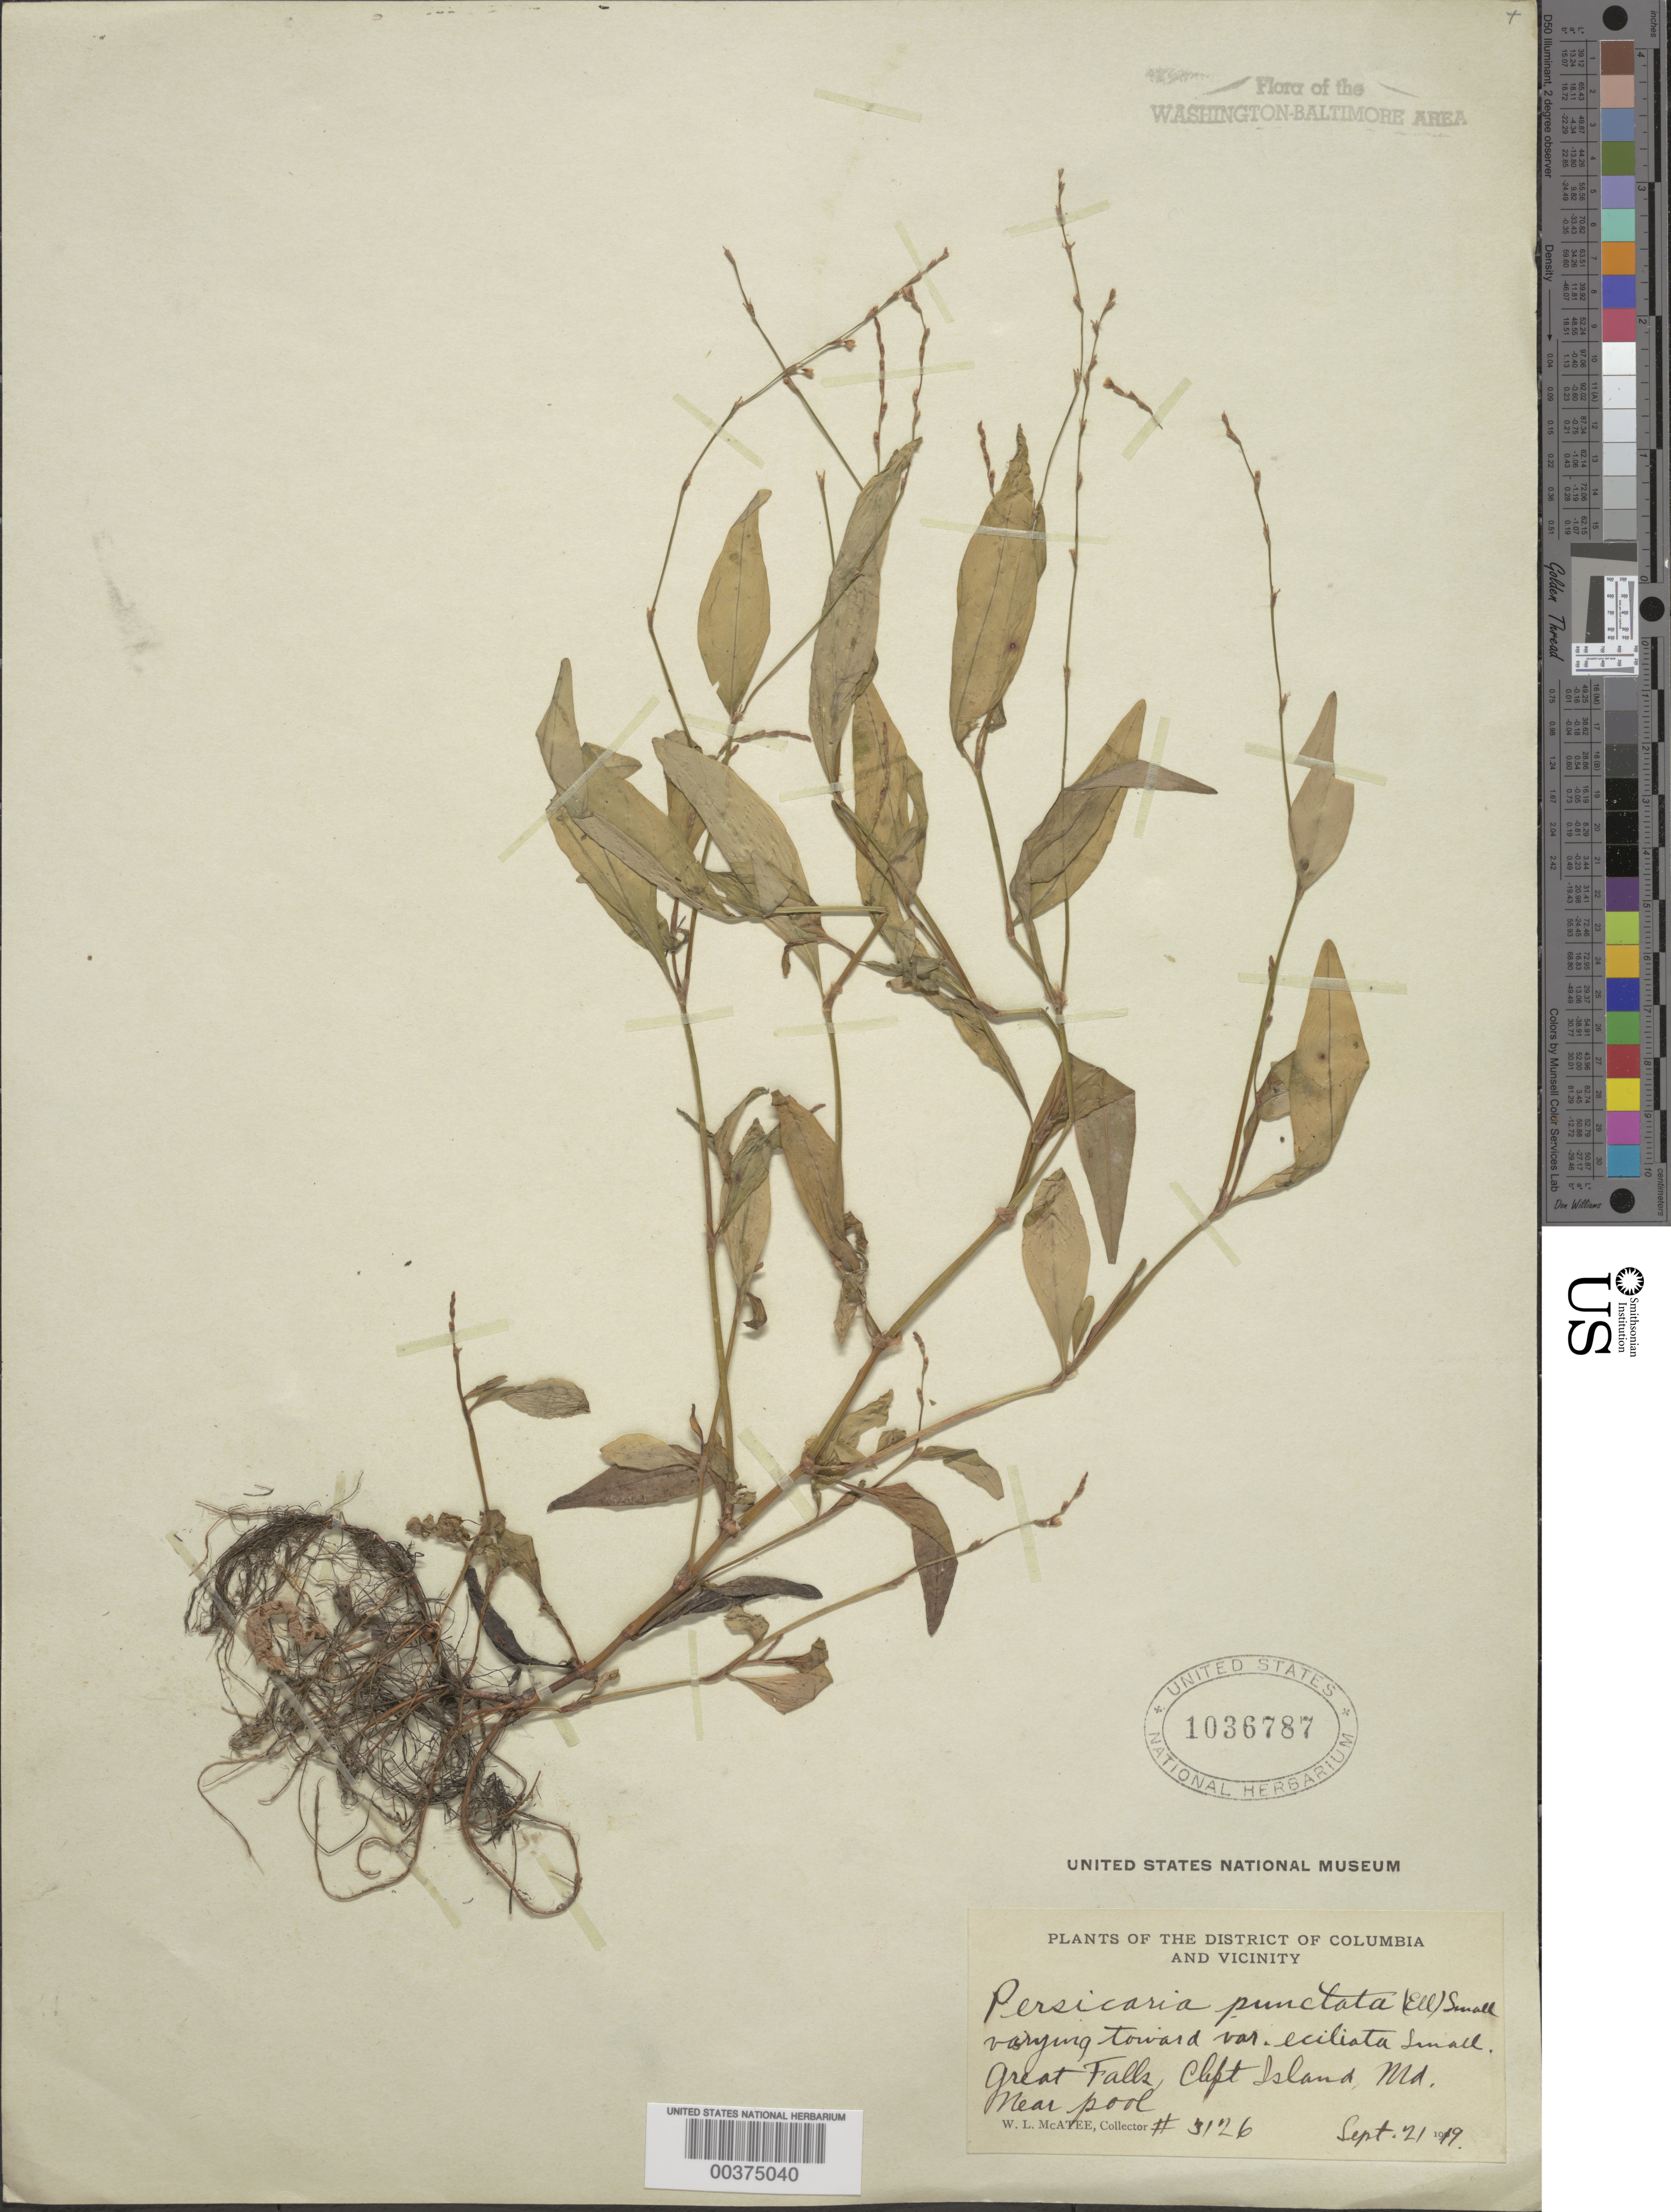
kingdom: Plantae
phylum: Tracheophyta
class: Magnoliopsida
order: Caryophyllales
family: Polygonaceae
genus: Persicaria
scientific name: Persicaria punctata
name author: (Elliott) Small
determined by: Atha, D. E.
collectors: W. McAtee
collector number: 3126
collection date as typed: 21 Sep 1919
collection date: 1919-09-21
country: United States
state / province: Maryland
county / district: Montgomery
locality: Great Falls, Cleft Island C. & O. Canal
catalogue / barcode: US 1036787